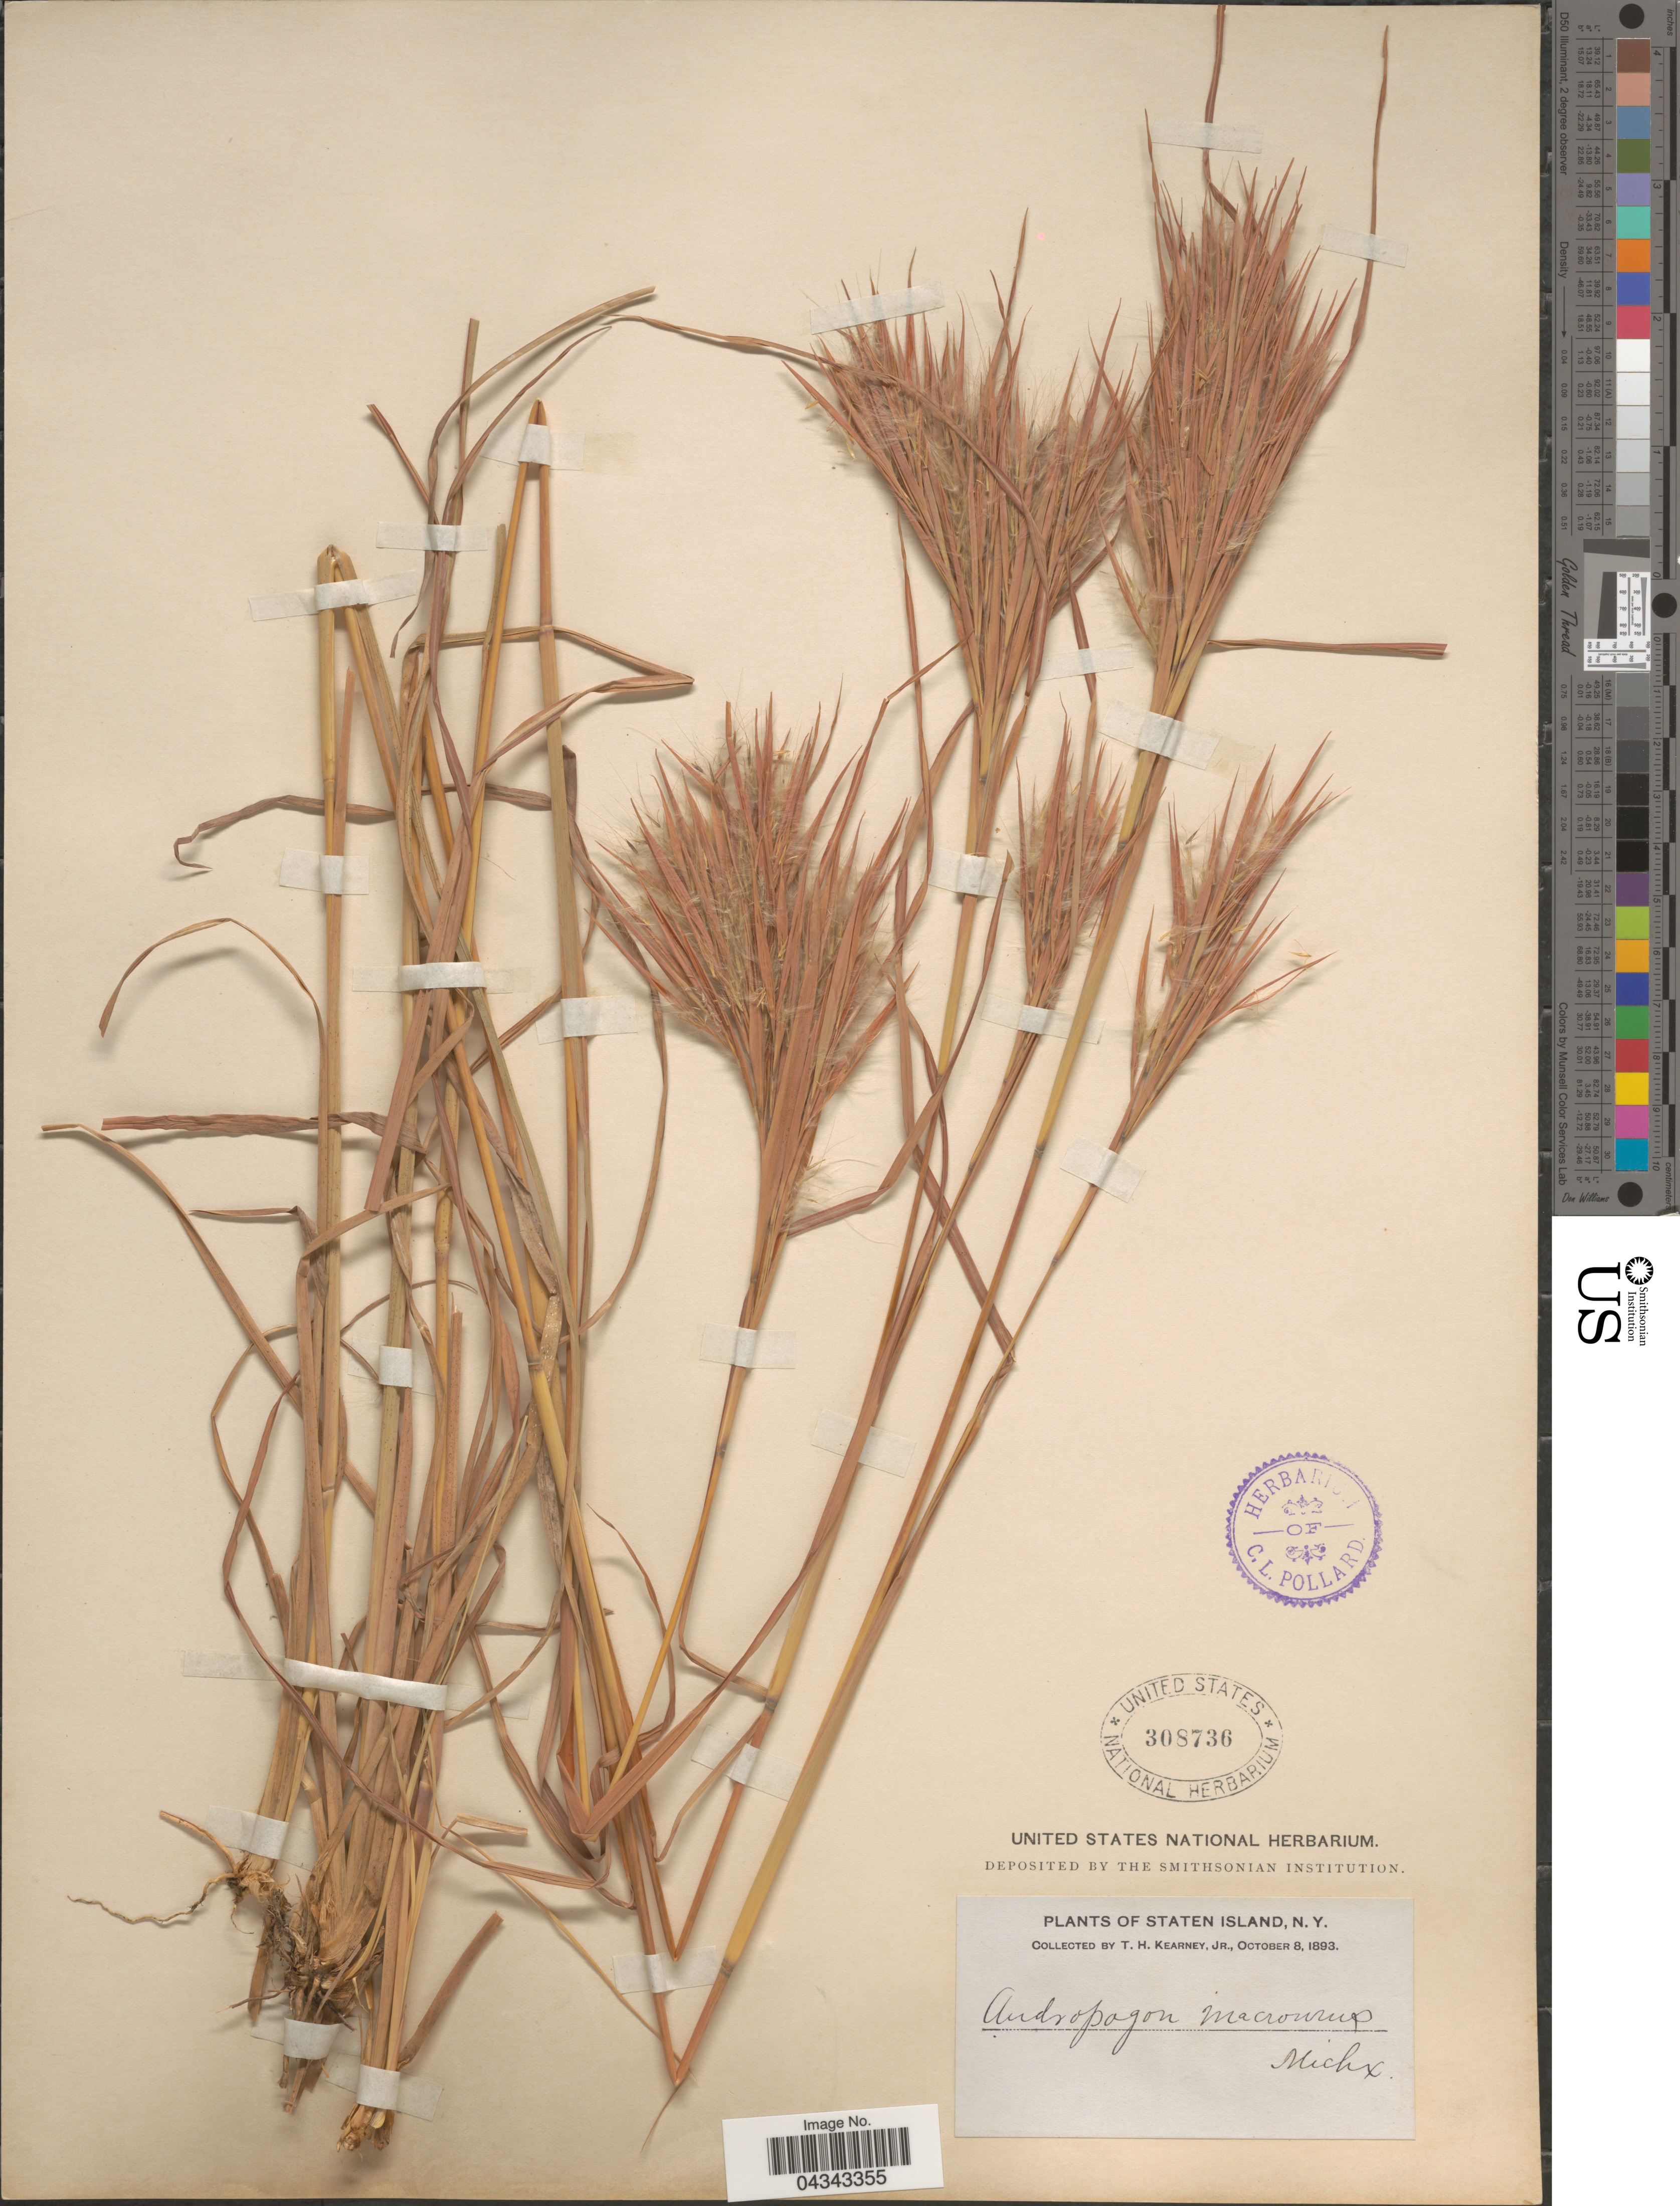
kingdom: Plantae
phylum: Tracheophyta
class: Liliopsida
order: Poales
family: Poaceae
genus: Andropogon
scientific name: Andropogon glomeratus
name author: (Walter) Britton, Stearns & Poggenb.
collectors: T. H. Kearney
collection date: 1893-10-08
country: United States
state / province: New York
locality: Staten Island.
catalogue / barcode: US 308736